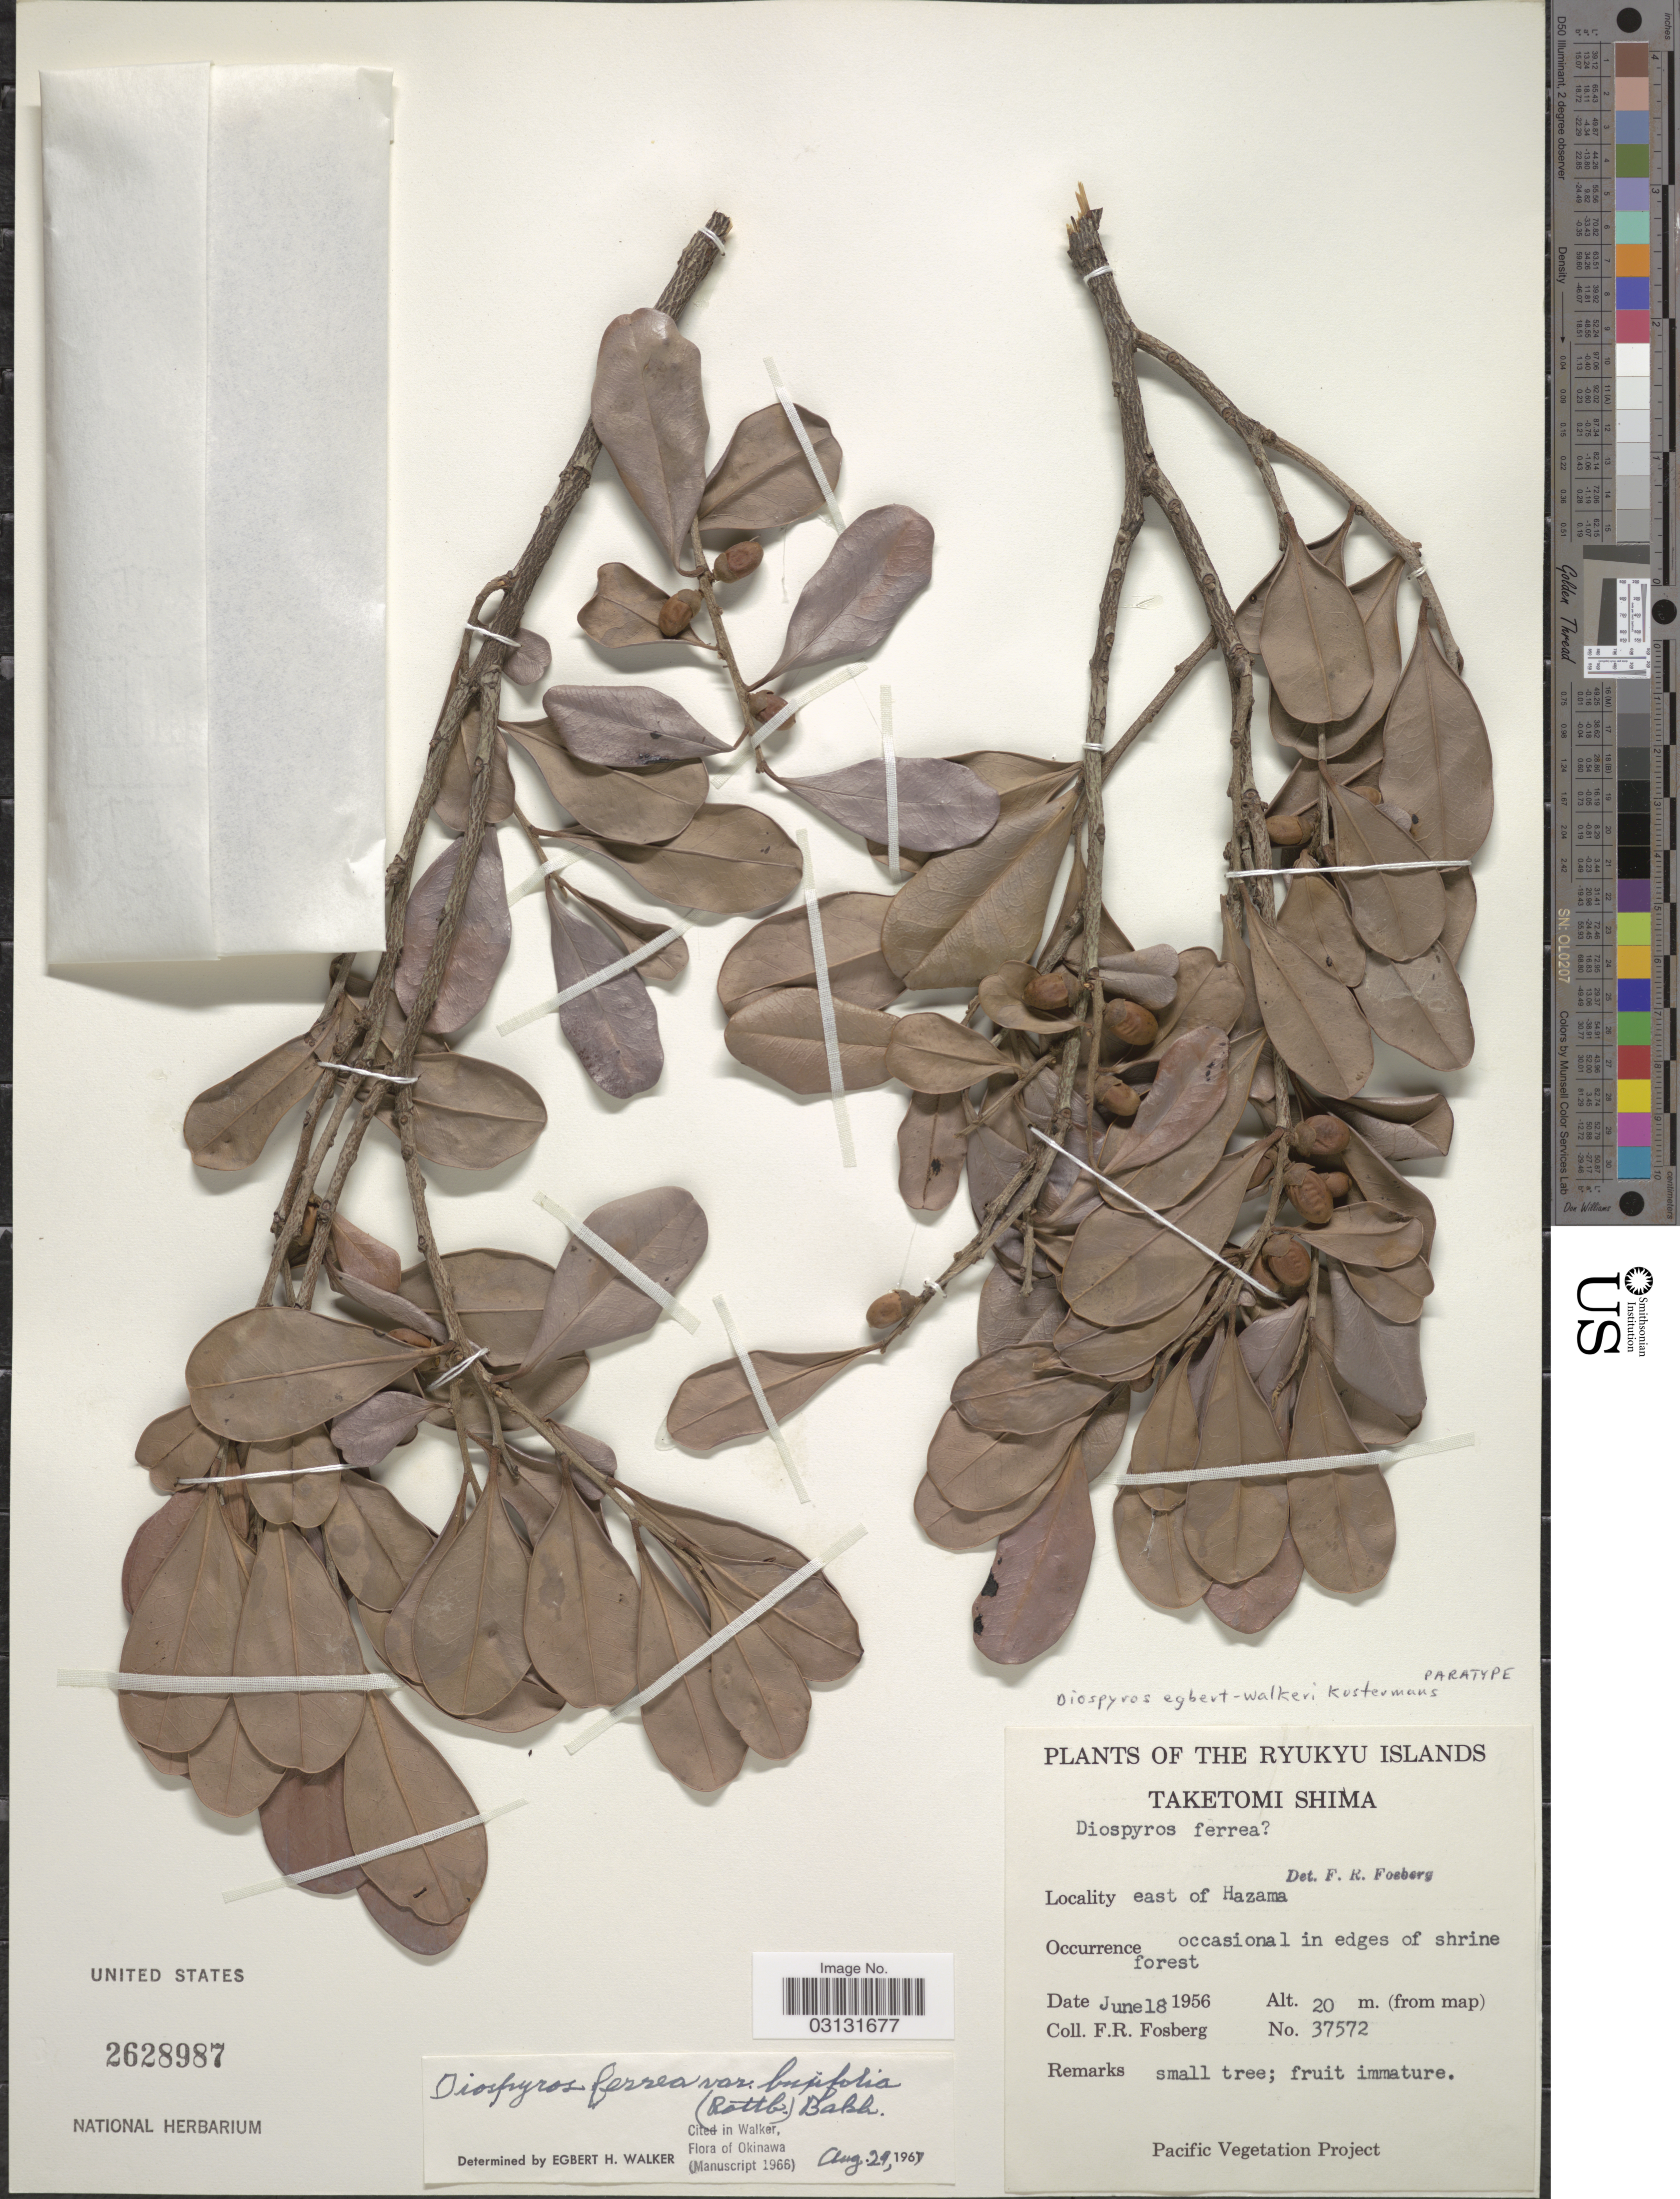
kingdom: Plantae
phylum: Tracheophyta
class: Magnoliopsida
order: Ericales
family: Ebenaceae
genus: Diospyros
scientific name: Diospyros egbert-walkeri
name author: Kosterm.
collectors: F. R. Fosberg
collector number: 37572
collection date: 1956-06-18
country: Japan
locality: The Ryukyu Islands. Taketomi Shima. East of Hazama.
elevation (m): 20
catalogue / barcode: US 2628987